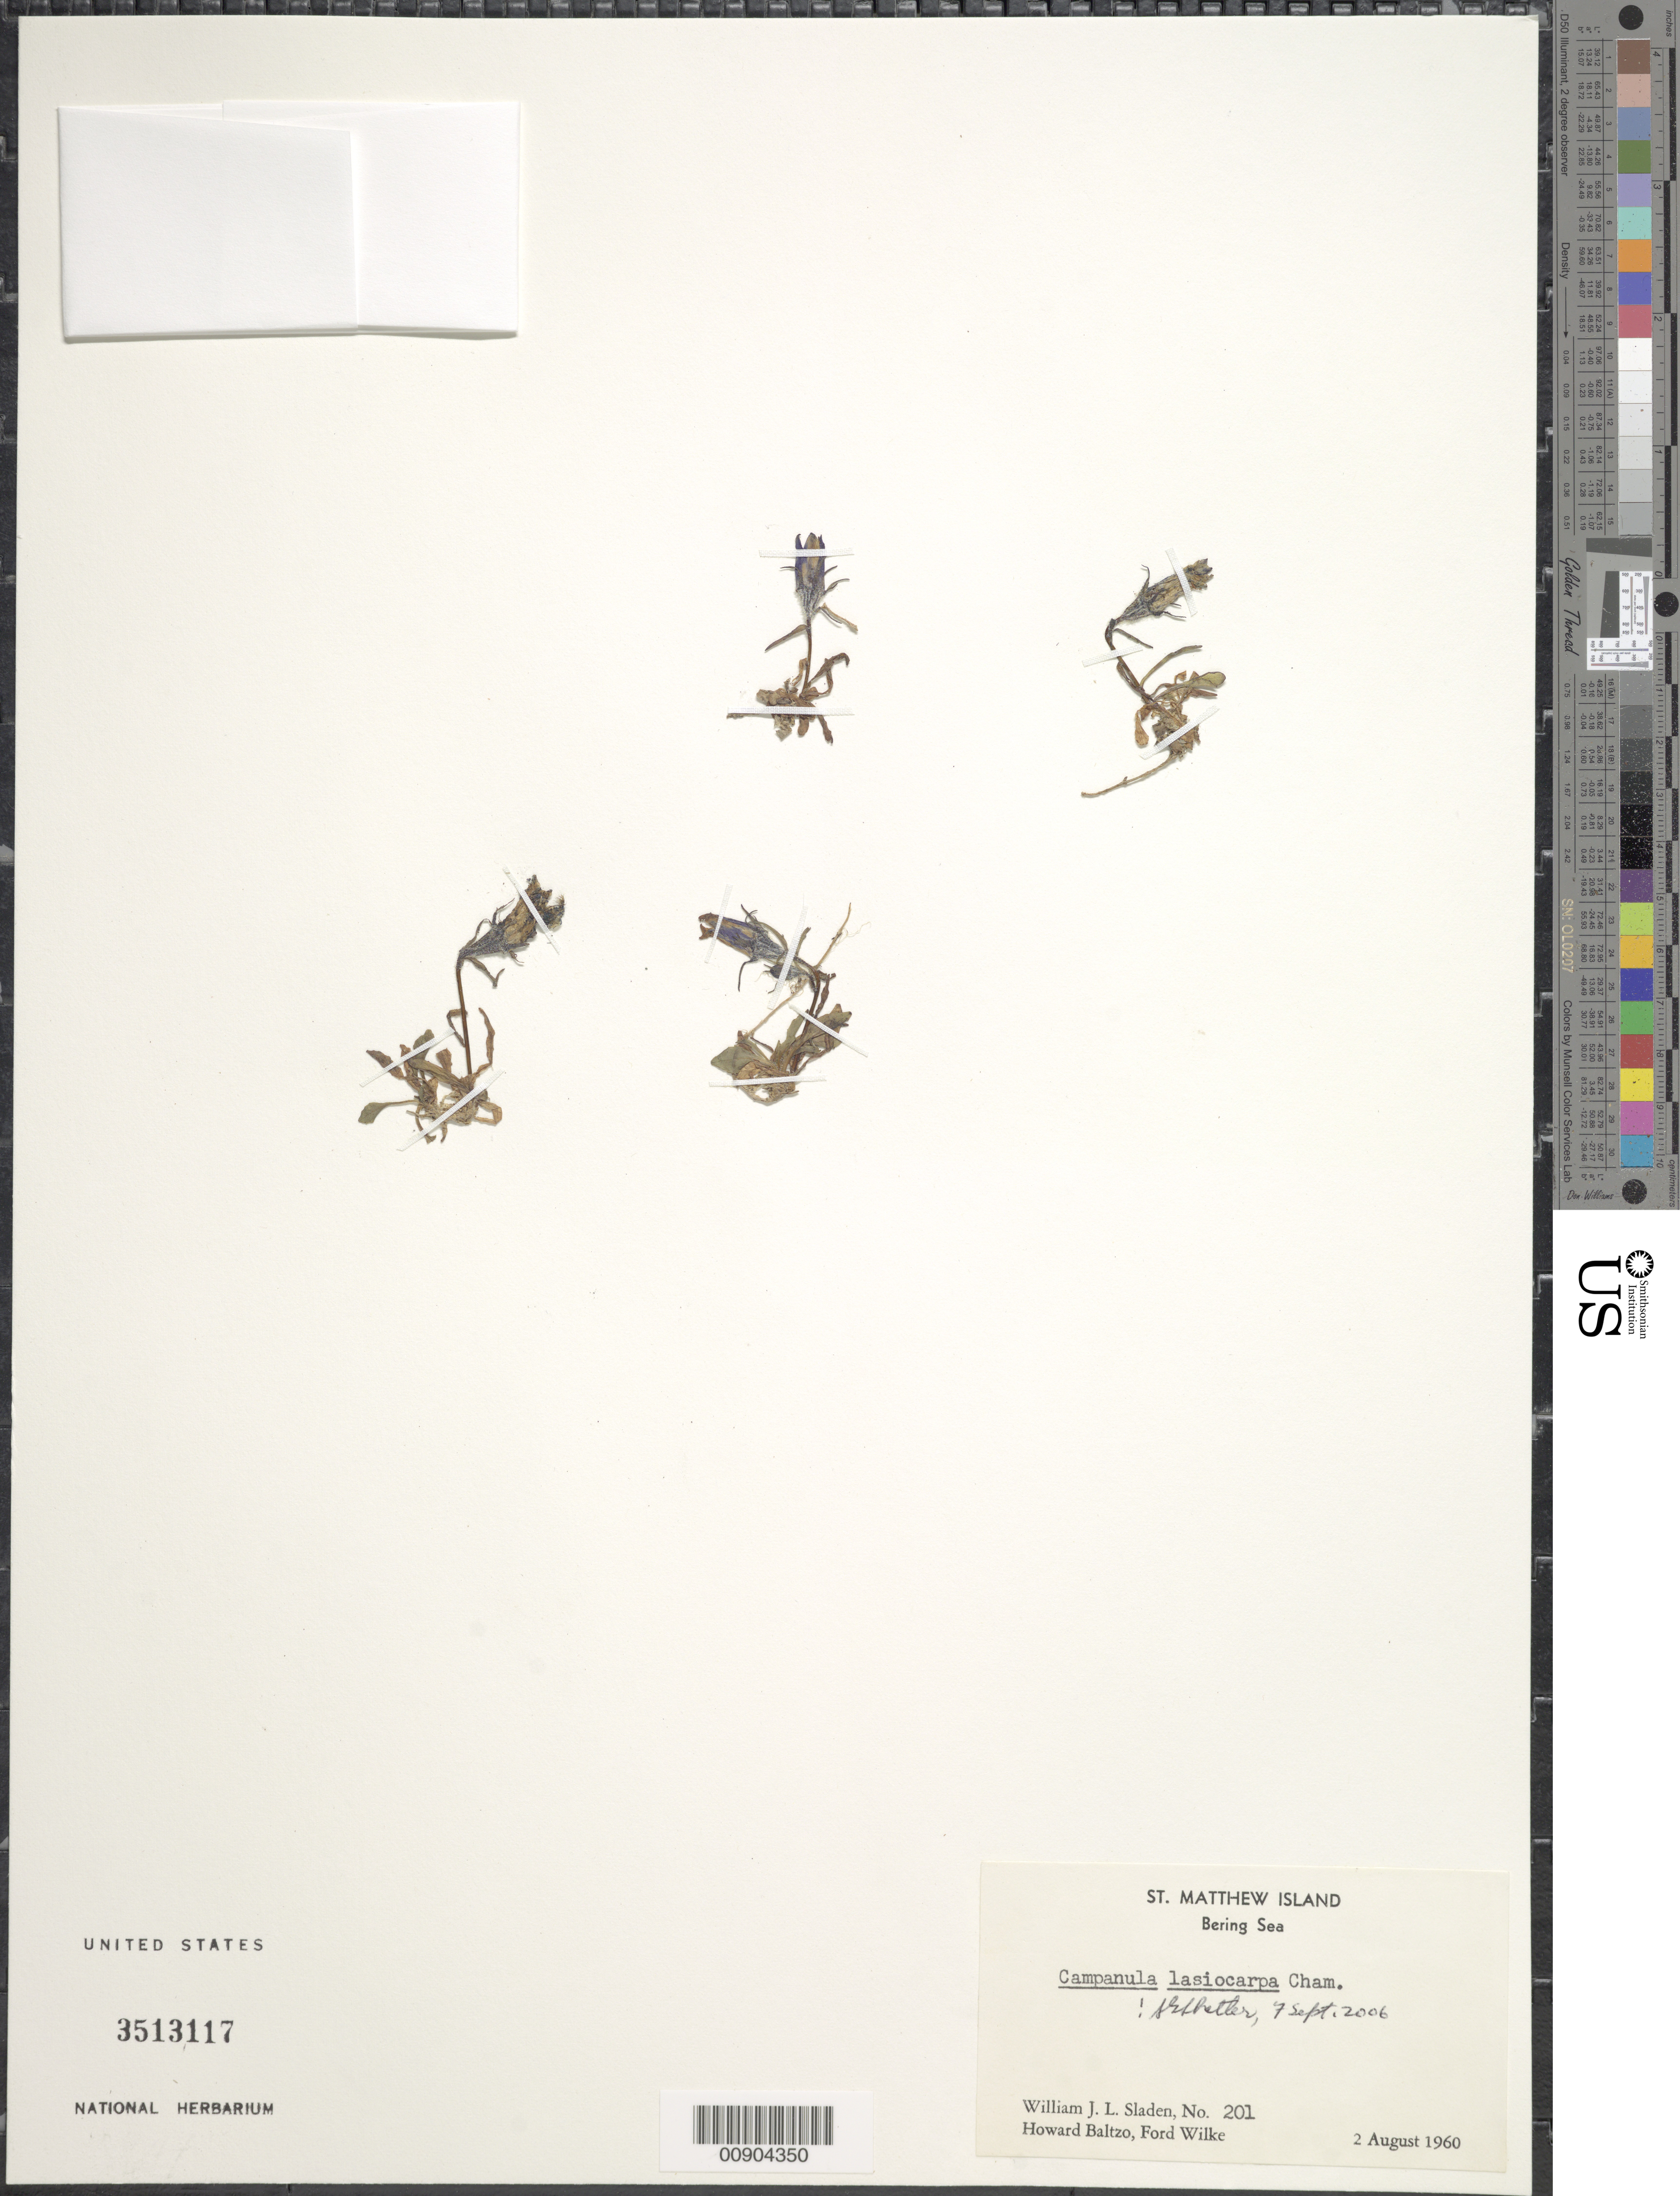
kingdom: Plantae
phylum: Tracheophyta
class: Magnoliopsida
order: Asterales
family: Campanulaceae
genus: Campanula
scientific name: Campanula lasiocarpa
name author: Cham.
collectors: W. Sladen, H. Baltzo & F. Wilke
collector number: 201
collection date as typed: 02 Aug 1960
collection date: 1960-08-02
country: United States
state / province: Alaska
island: St. Matthew Island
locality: St. Matthew Island, Bering Sea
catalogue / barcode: US 3503117